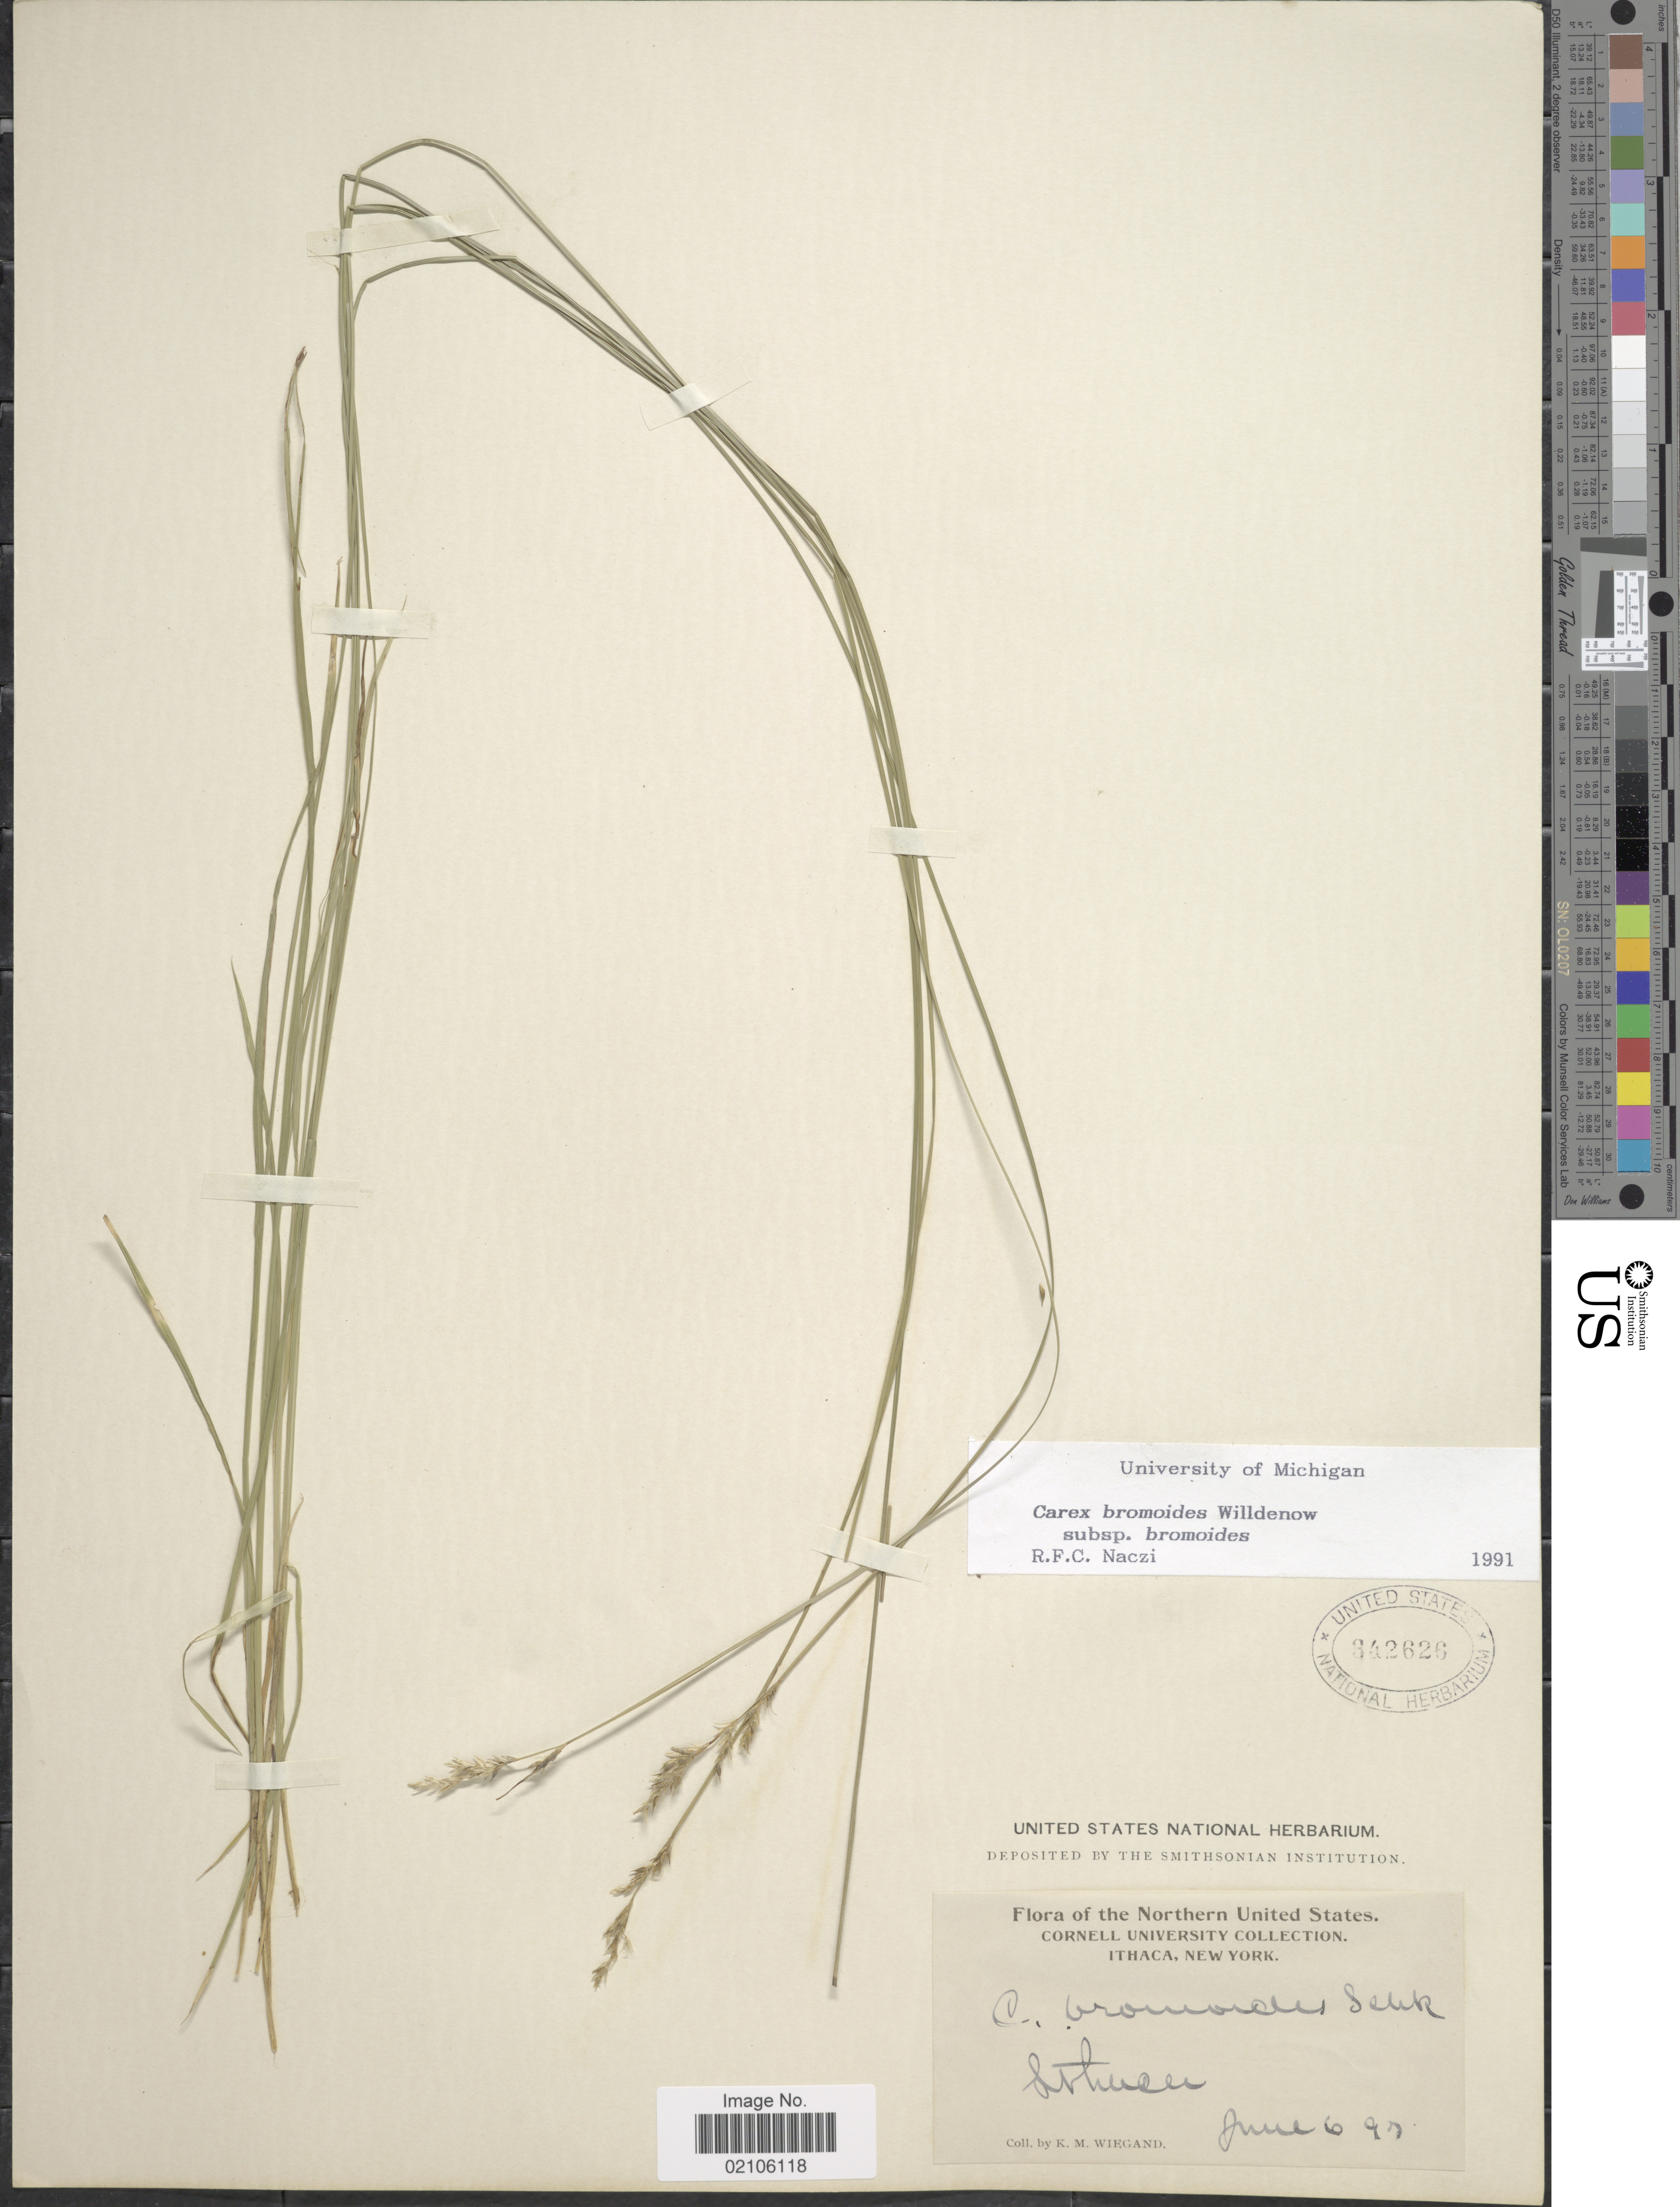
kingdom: Plantae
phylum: Tracheophyta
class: Liliopsida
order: Poales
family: Cyperaceae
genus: Carex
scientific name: Carex bromoides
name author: Willd.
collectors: K. M. Wiegand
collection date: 1893-06-06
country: United States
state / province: New York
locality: Northern United States, Ithaca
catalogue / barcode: US 342626